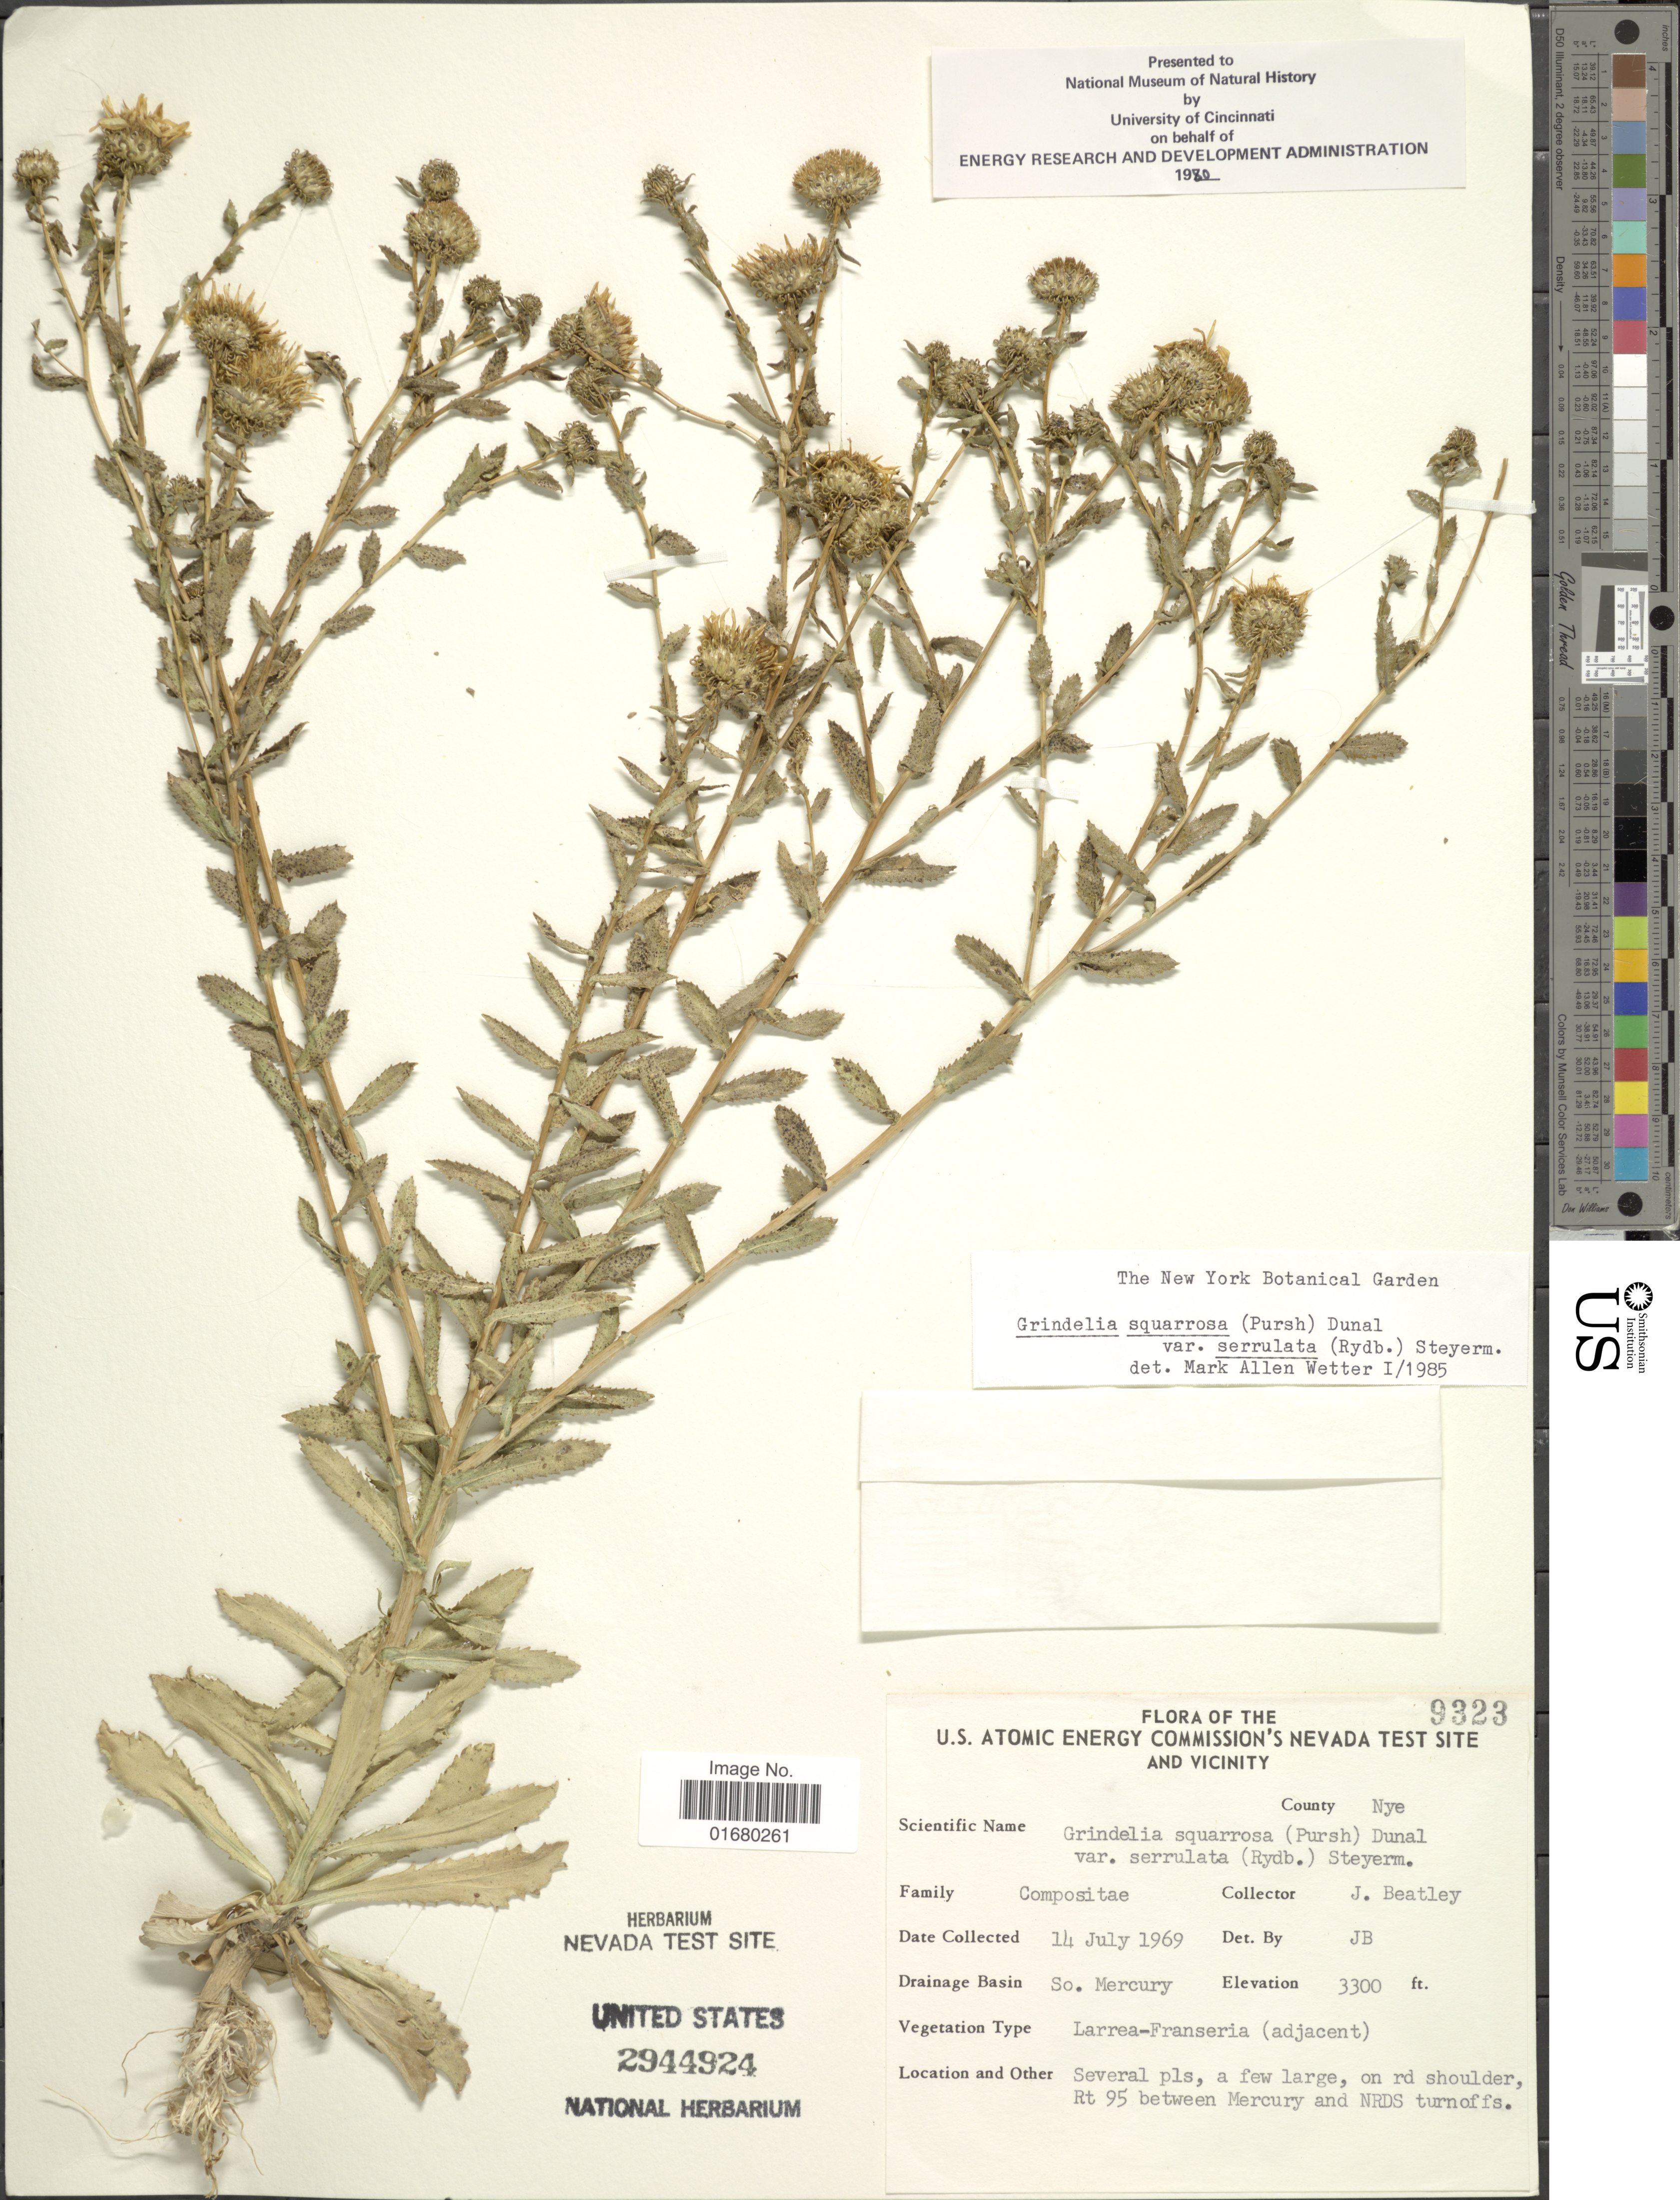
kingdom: Plantae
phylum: Tracheophyta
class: Magnoliopsida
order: Asterales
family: Asteraceae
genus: Grindelia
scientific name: Grindelia squarrosa var. serrulata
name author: (Rydb.) Steyerm.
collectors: J. C. Beatley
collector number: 9323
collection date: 1969-07-14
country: United States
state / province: Nevada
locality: U.S. Atomic Energy Commission's Nevada test site and Vicinity, Drainage Basin: So. Mercury, on rd shoulder, Rt 95 between Mercury and NRDS turnoff, County: Nye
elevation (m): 1006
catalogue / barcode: US 2944924